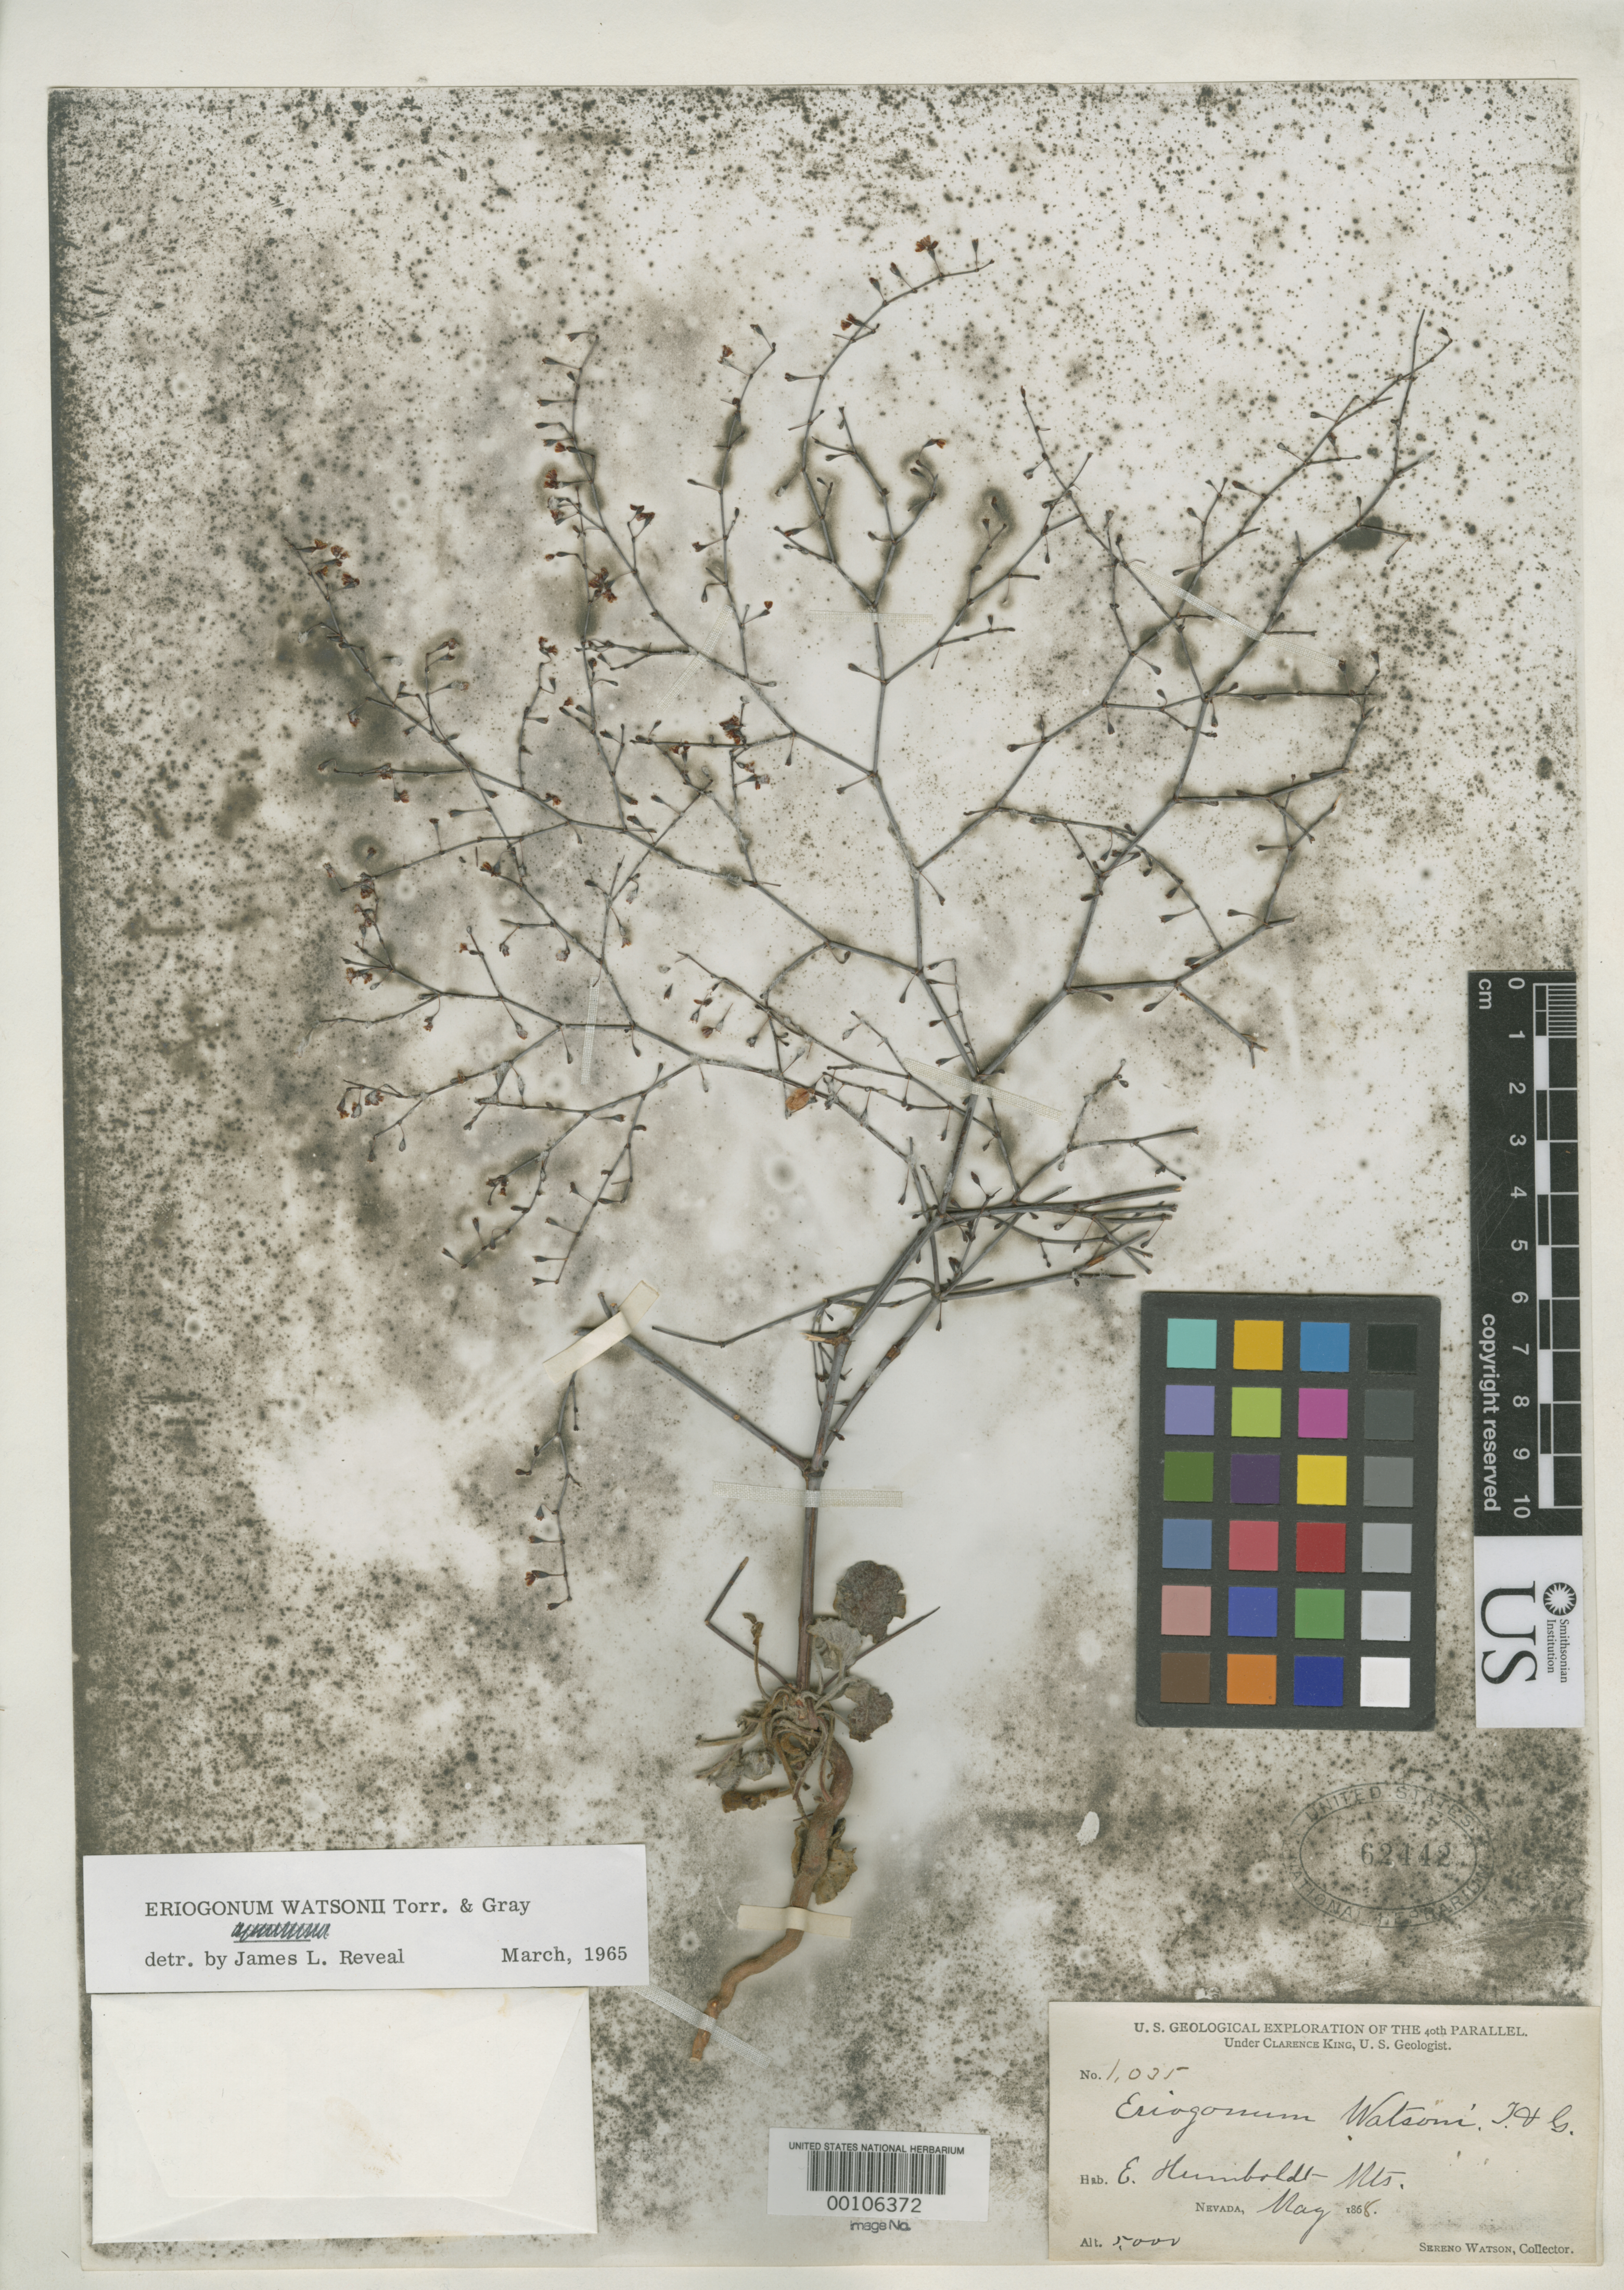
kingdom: Plantae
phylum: Tracheophyta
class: Magnoliopsida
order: Caryophyllales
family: Polygonaceae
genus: Eriogonum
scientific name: Eriogonum watsonii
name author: Torr. & A. Gray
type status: Isosyntype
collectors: S. Watson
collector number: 1035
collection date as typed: May 1868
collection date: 1868-05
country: United States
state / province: Nevada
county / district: Elko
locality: Humboldt Mts.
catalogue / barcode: US 62442